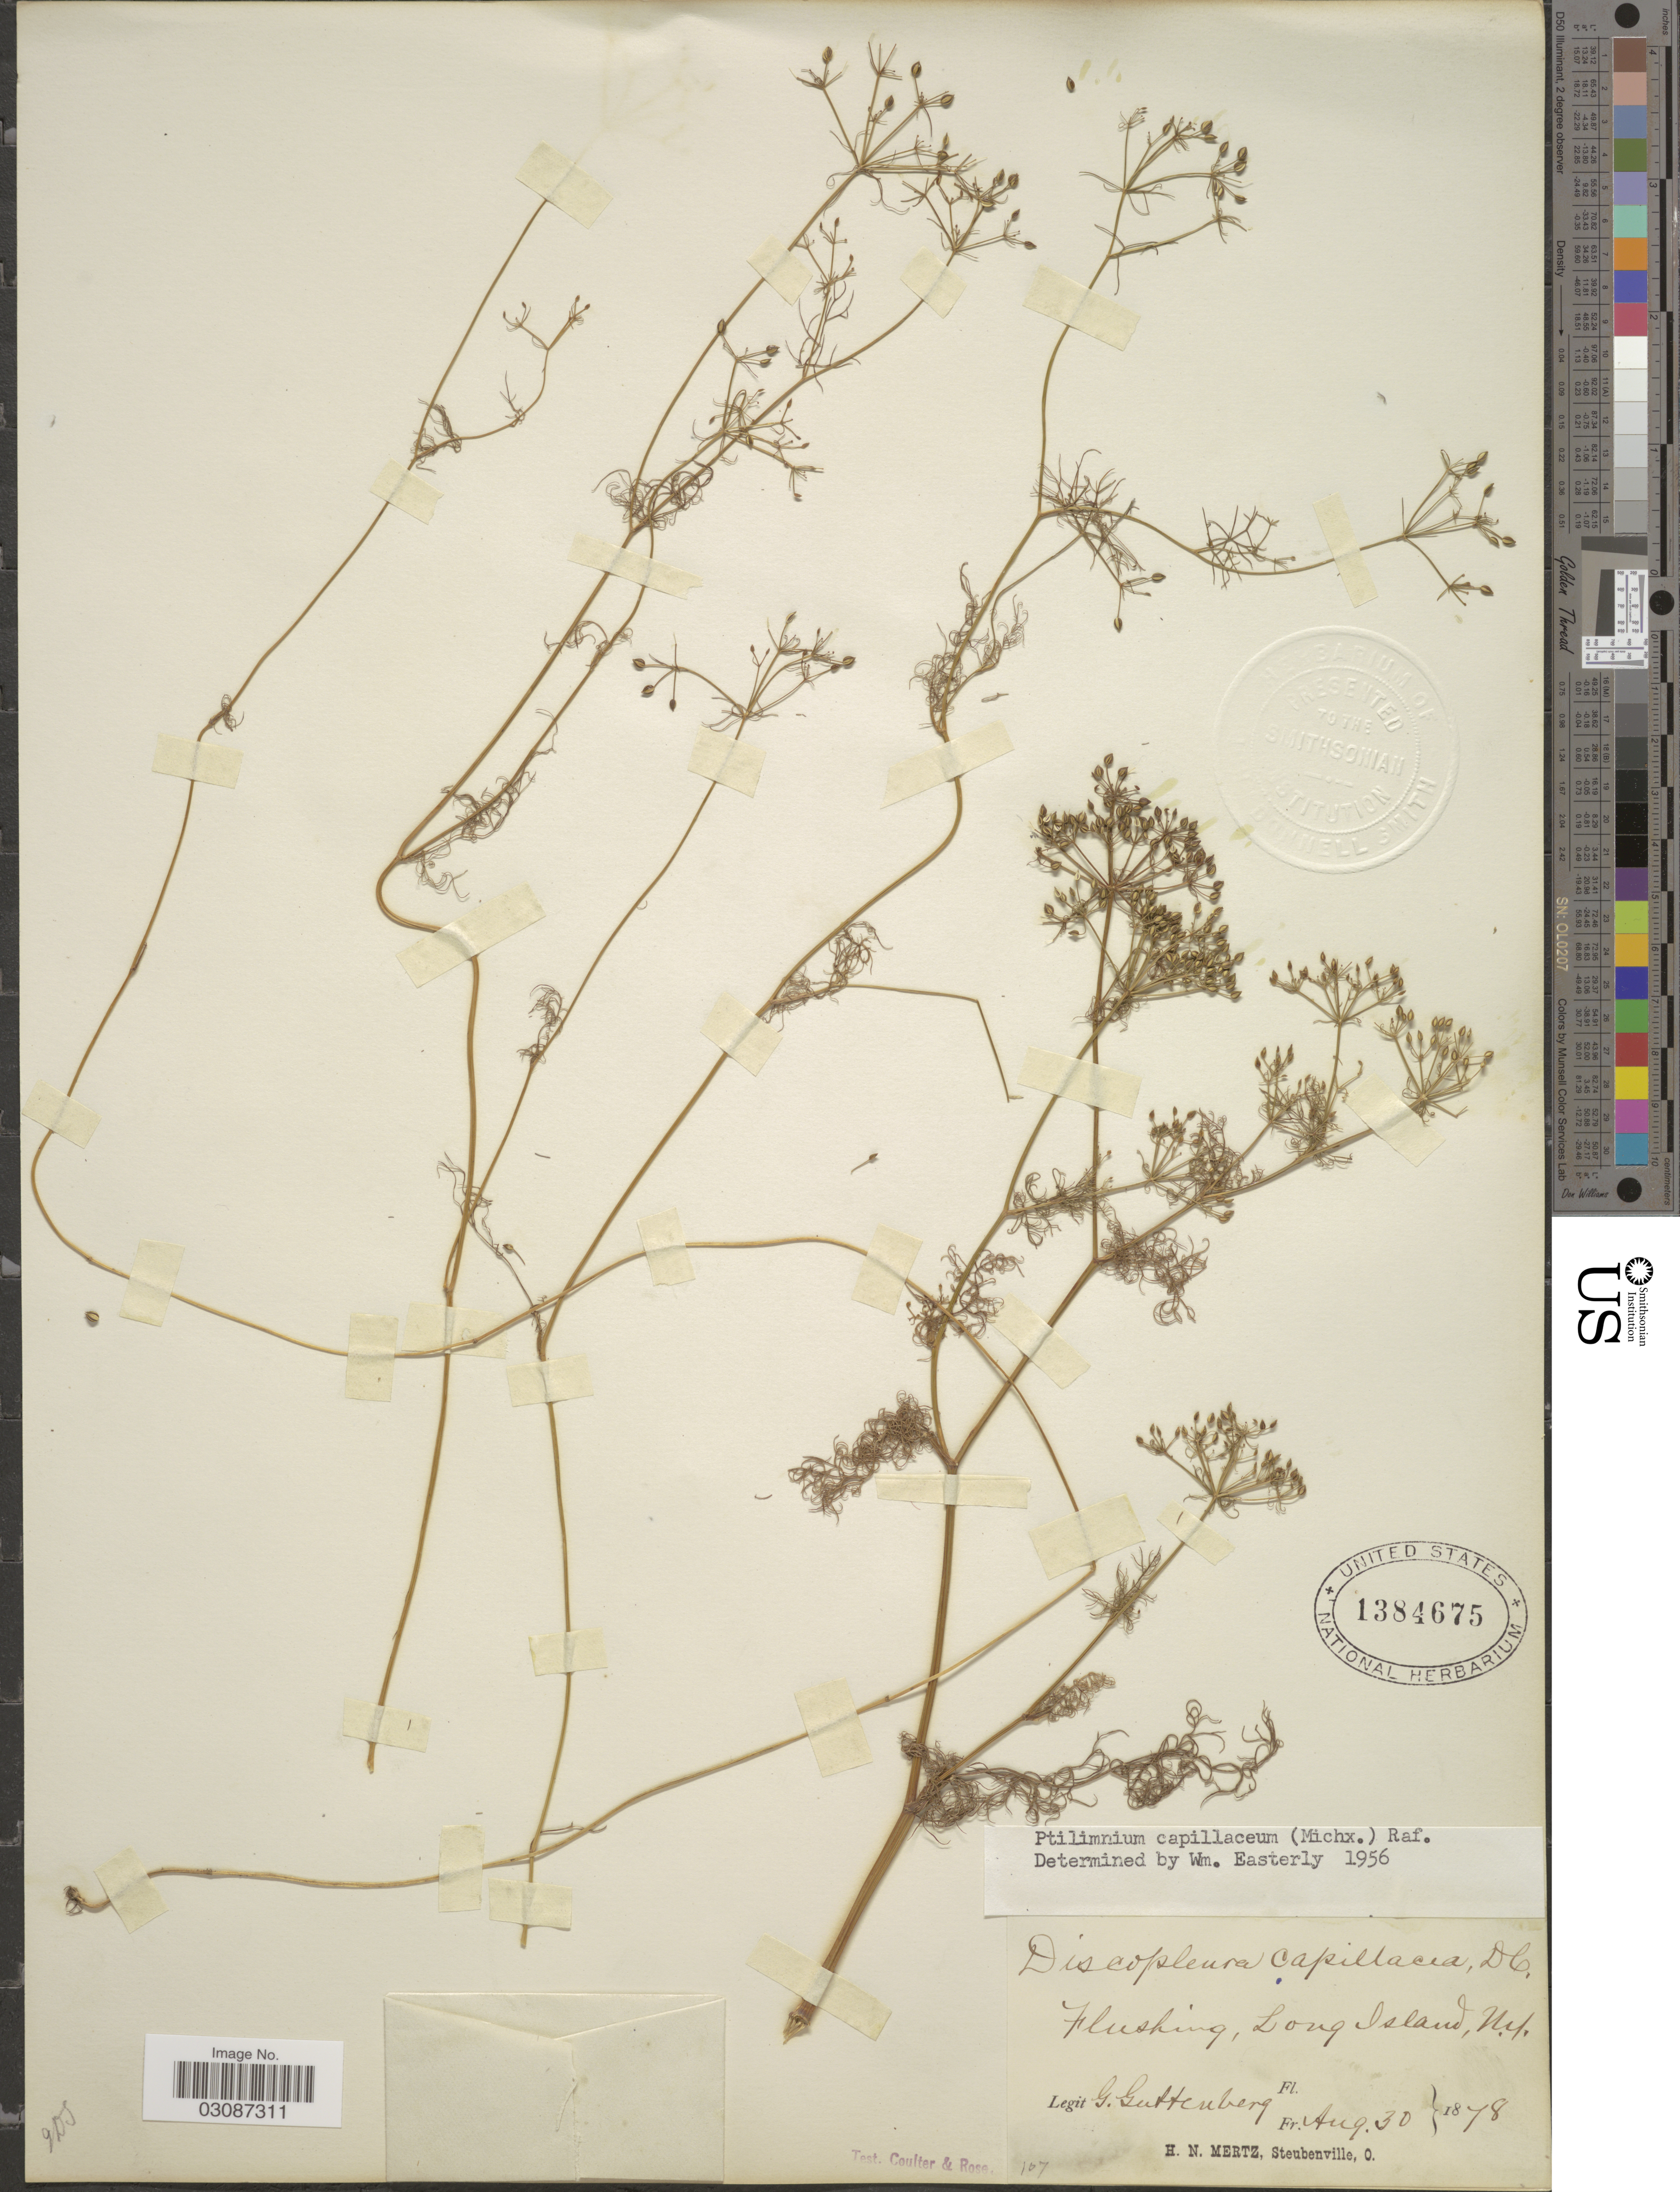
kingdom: Plantae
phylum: Tracheophyta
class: Magnoliopsida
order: Apiales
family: Apiaceae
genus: Ptilimnium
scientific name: Ptilimnium capillaceum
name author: (Michx.) Raf.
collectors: G. Guttenberg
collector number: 107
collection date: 1878-08-30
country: United States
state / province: New York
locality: Flushing, Long Island.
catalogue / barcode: US 1384675